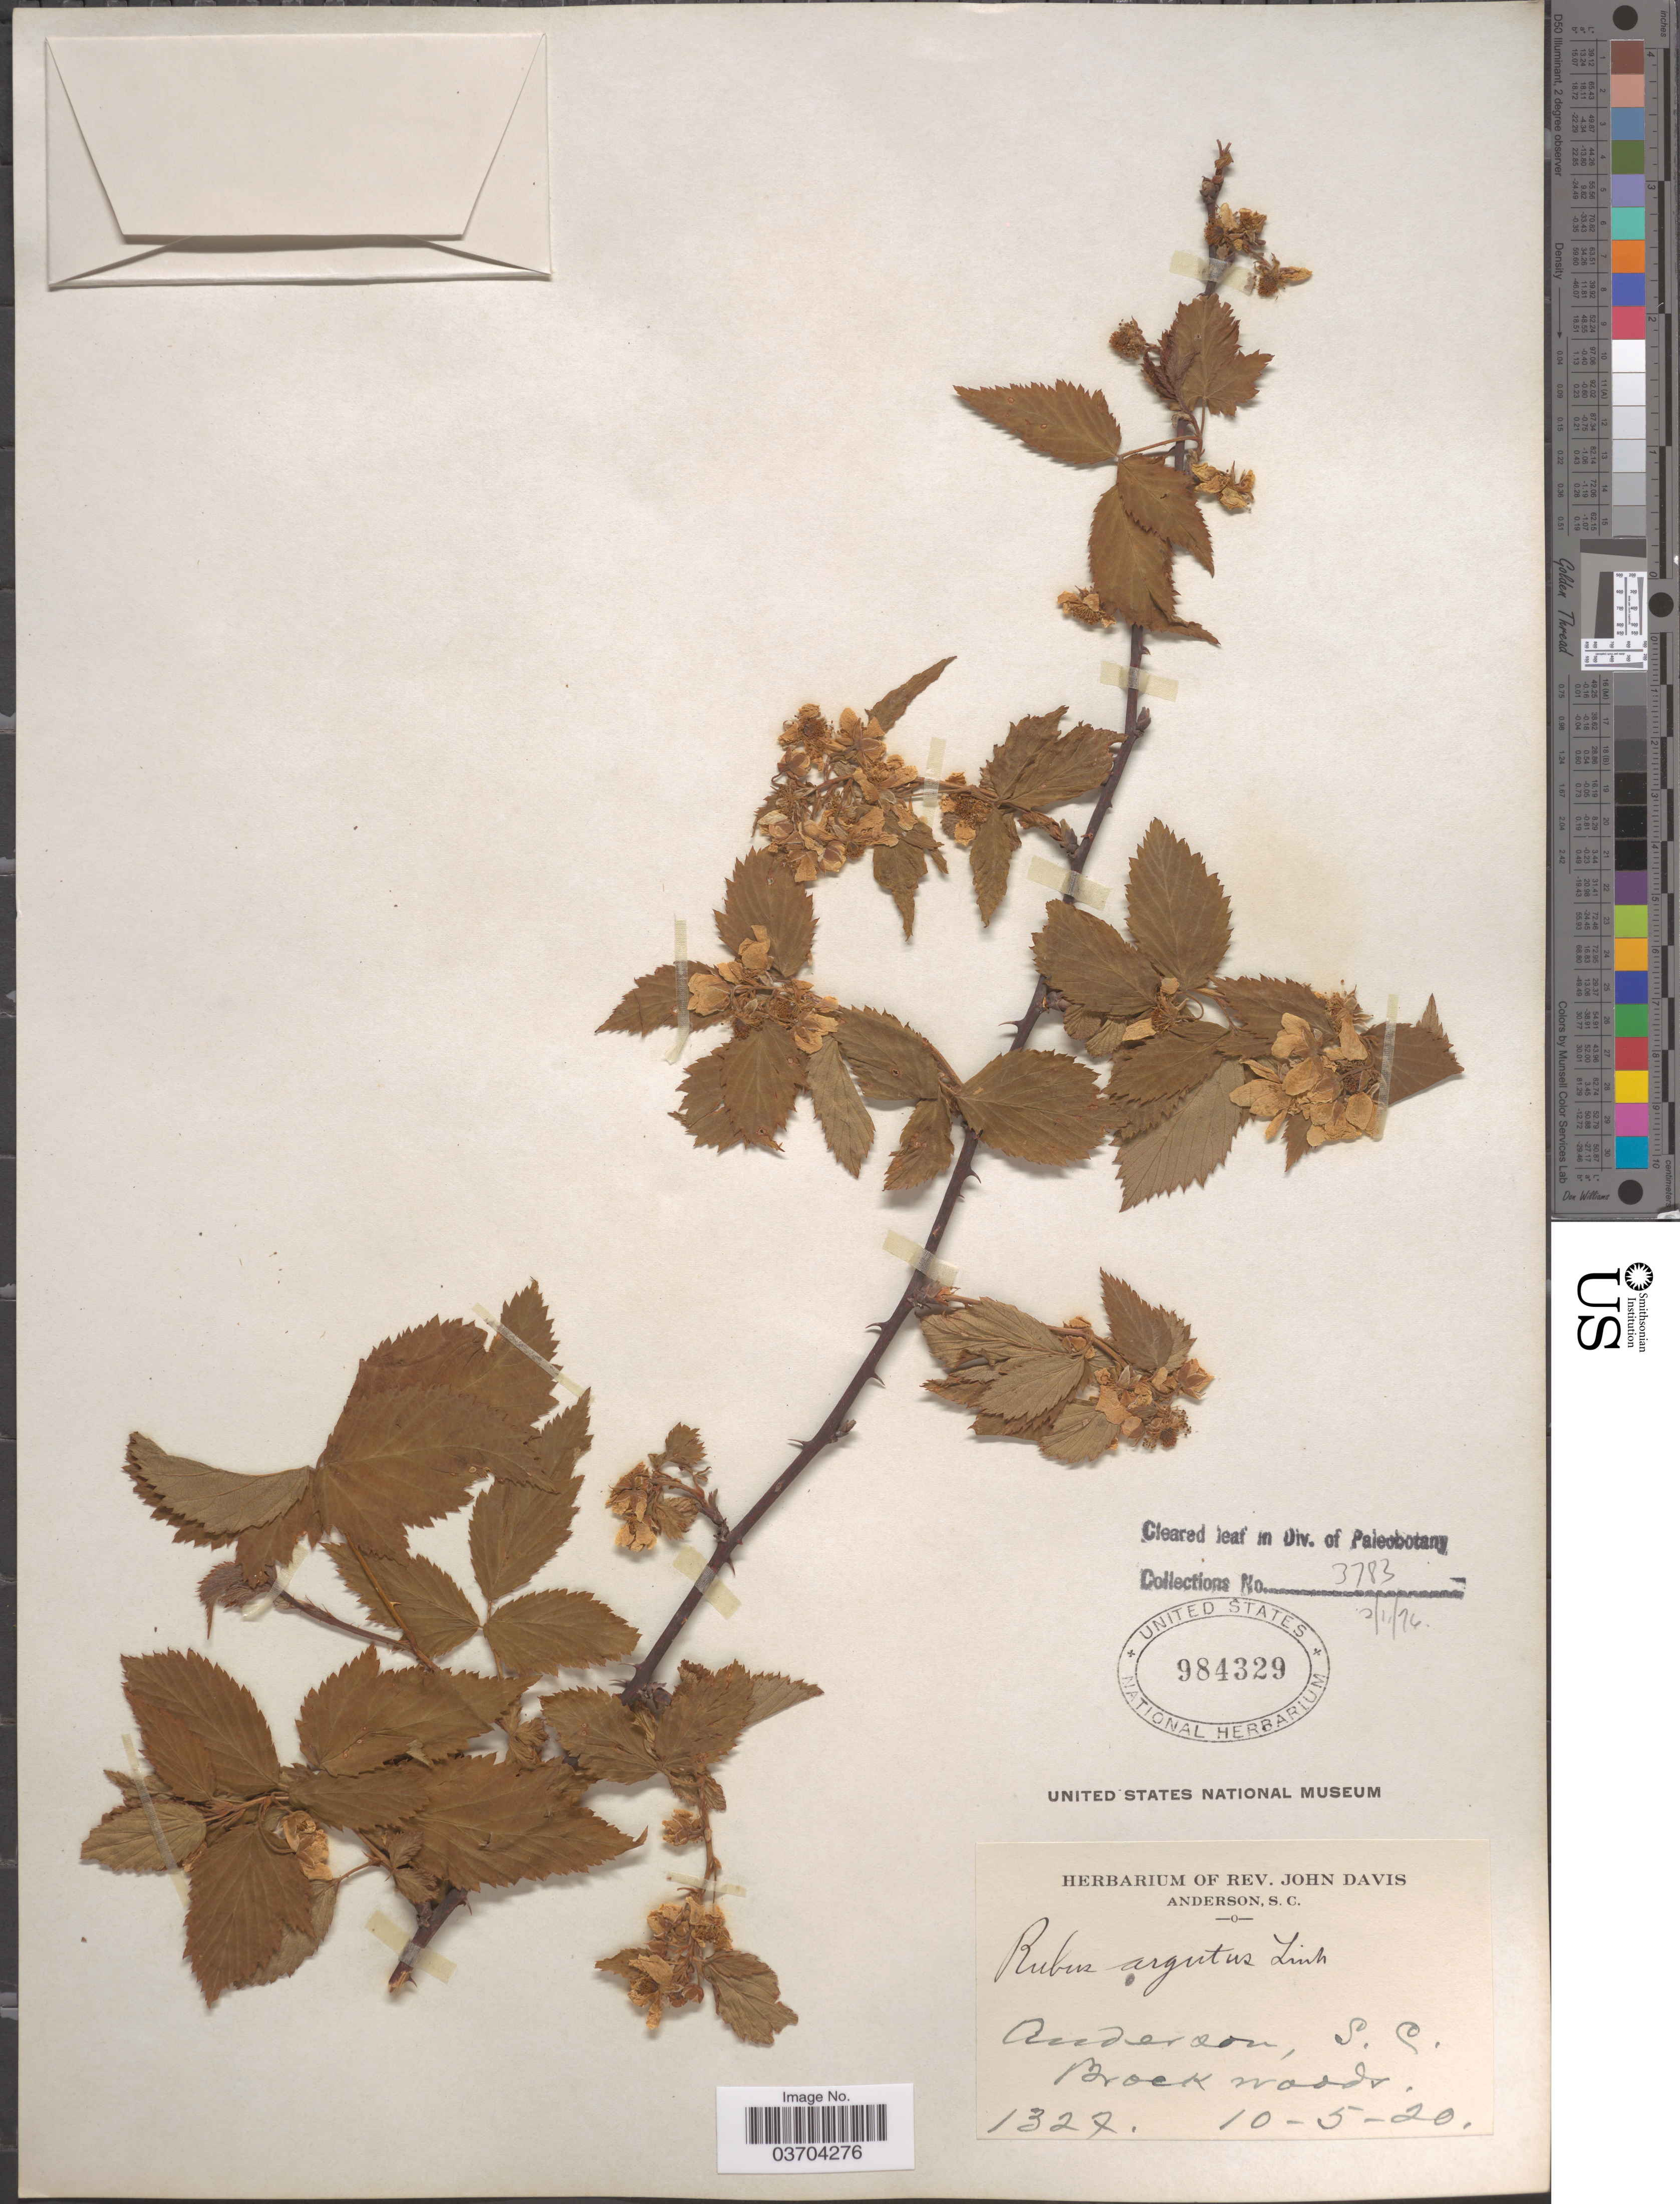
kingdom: Plantae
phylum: Tracheophyta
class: Magnoliopsida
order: Rosales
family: Rosaceae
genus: Rubus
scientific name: Rubus argutus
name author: Link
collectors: ex herb. Rev. John Davis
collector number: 1327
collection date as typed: Transcribed d/m/y: 5/10/20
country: United States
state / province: South Carolina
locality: Anderson.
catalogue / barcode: US 984329